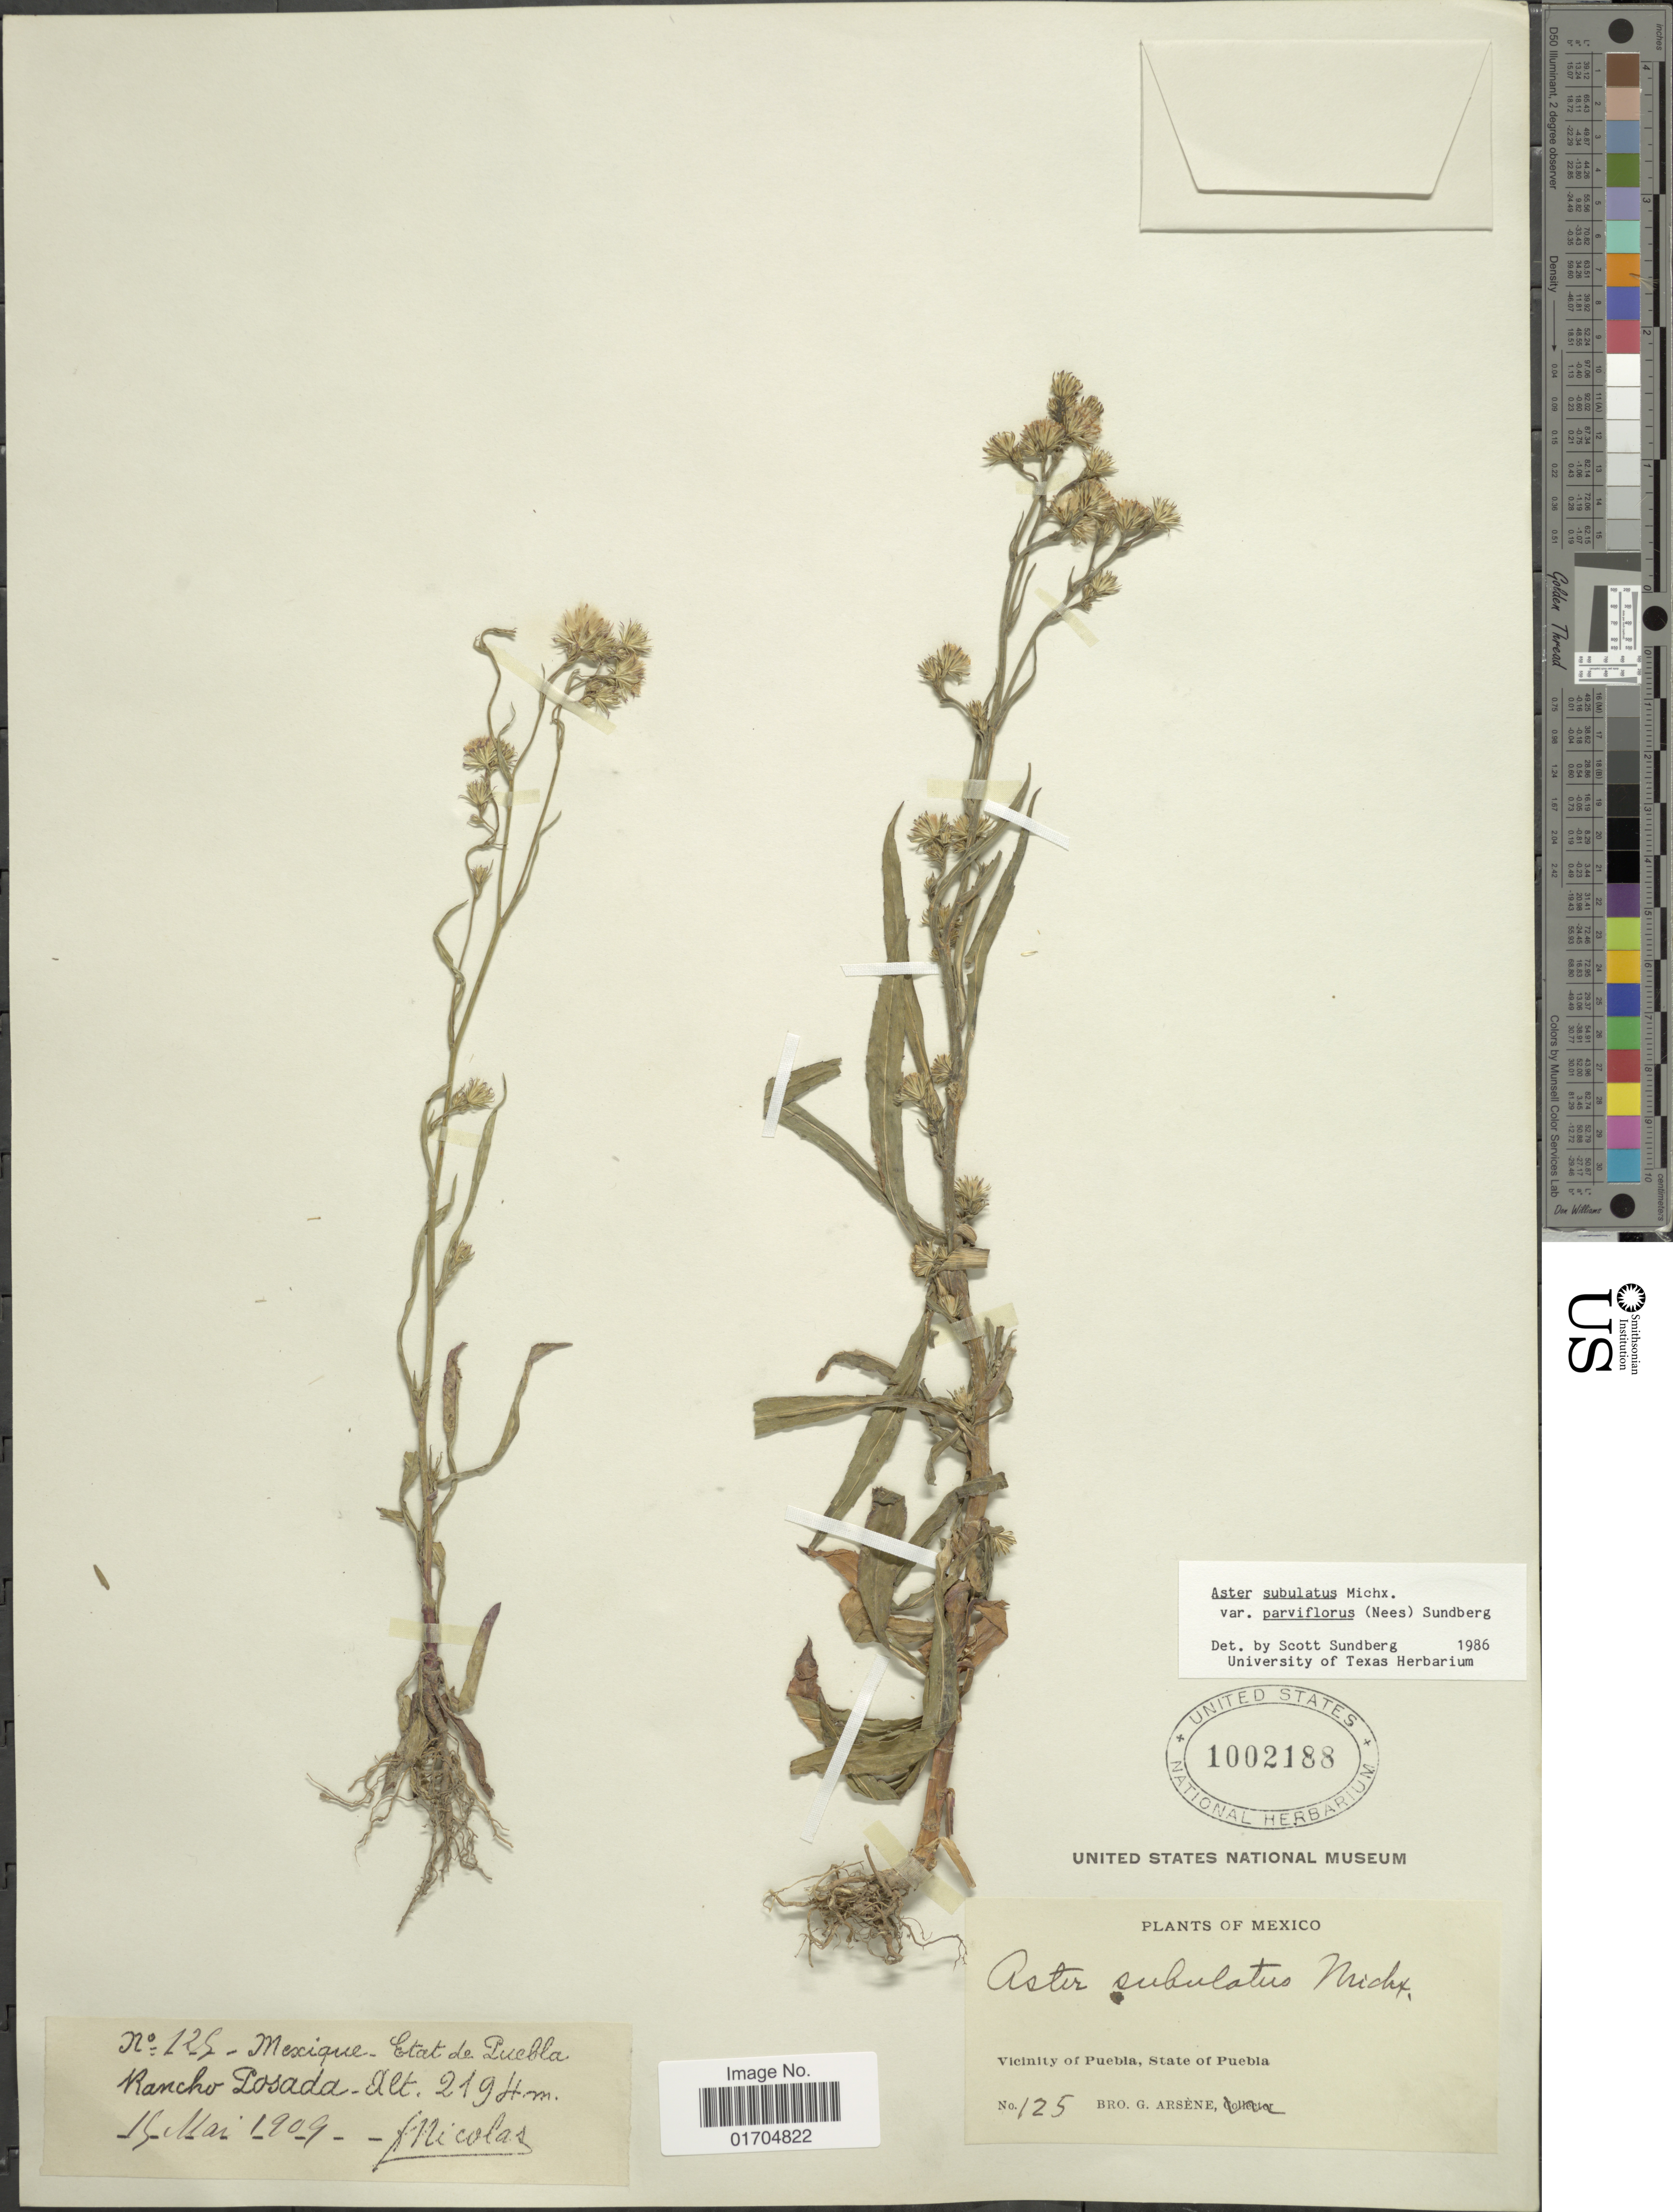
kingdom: Plantae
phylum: Tracheophyta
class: Magnoliopsida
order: Asterales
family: Asteraceae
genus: Symphyotrichum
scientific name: Symphyotrichum subulatum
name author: (Michx.) G.L. Nesom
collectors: Bro. G. Arsène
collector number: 125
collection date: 1909-05-15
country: Mexico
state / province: Puebla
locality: Vicinity of Puebla, Rancho Loasada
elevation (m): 2194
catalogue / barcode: US 1002188